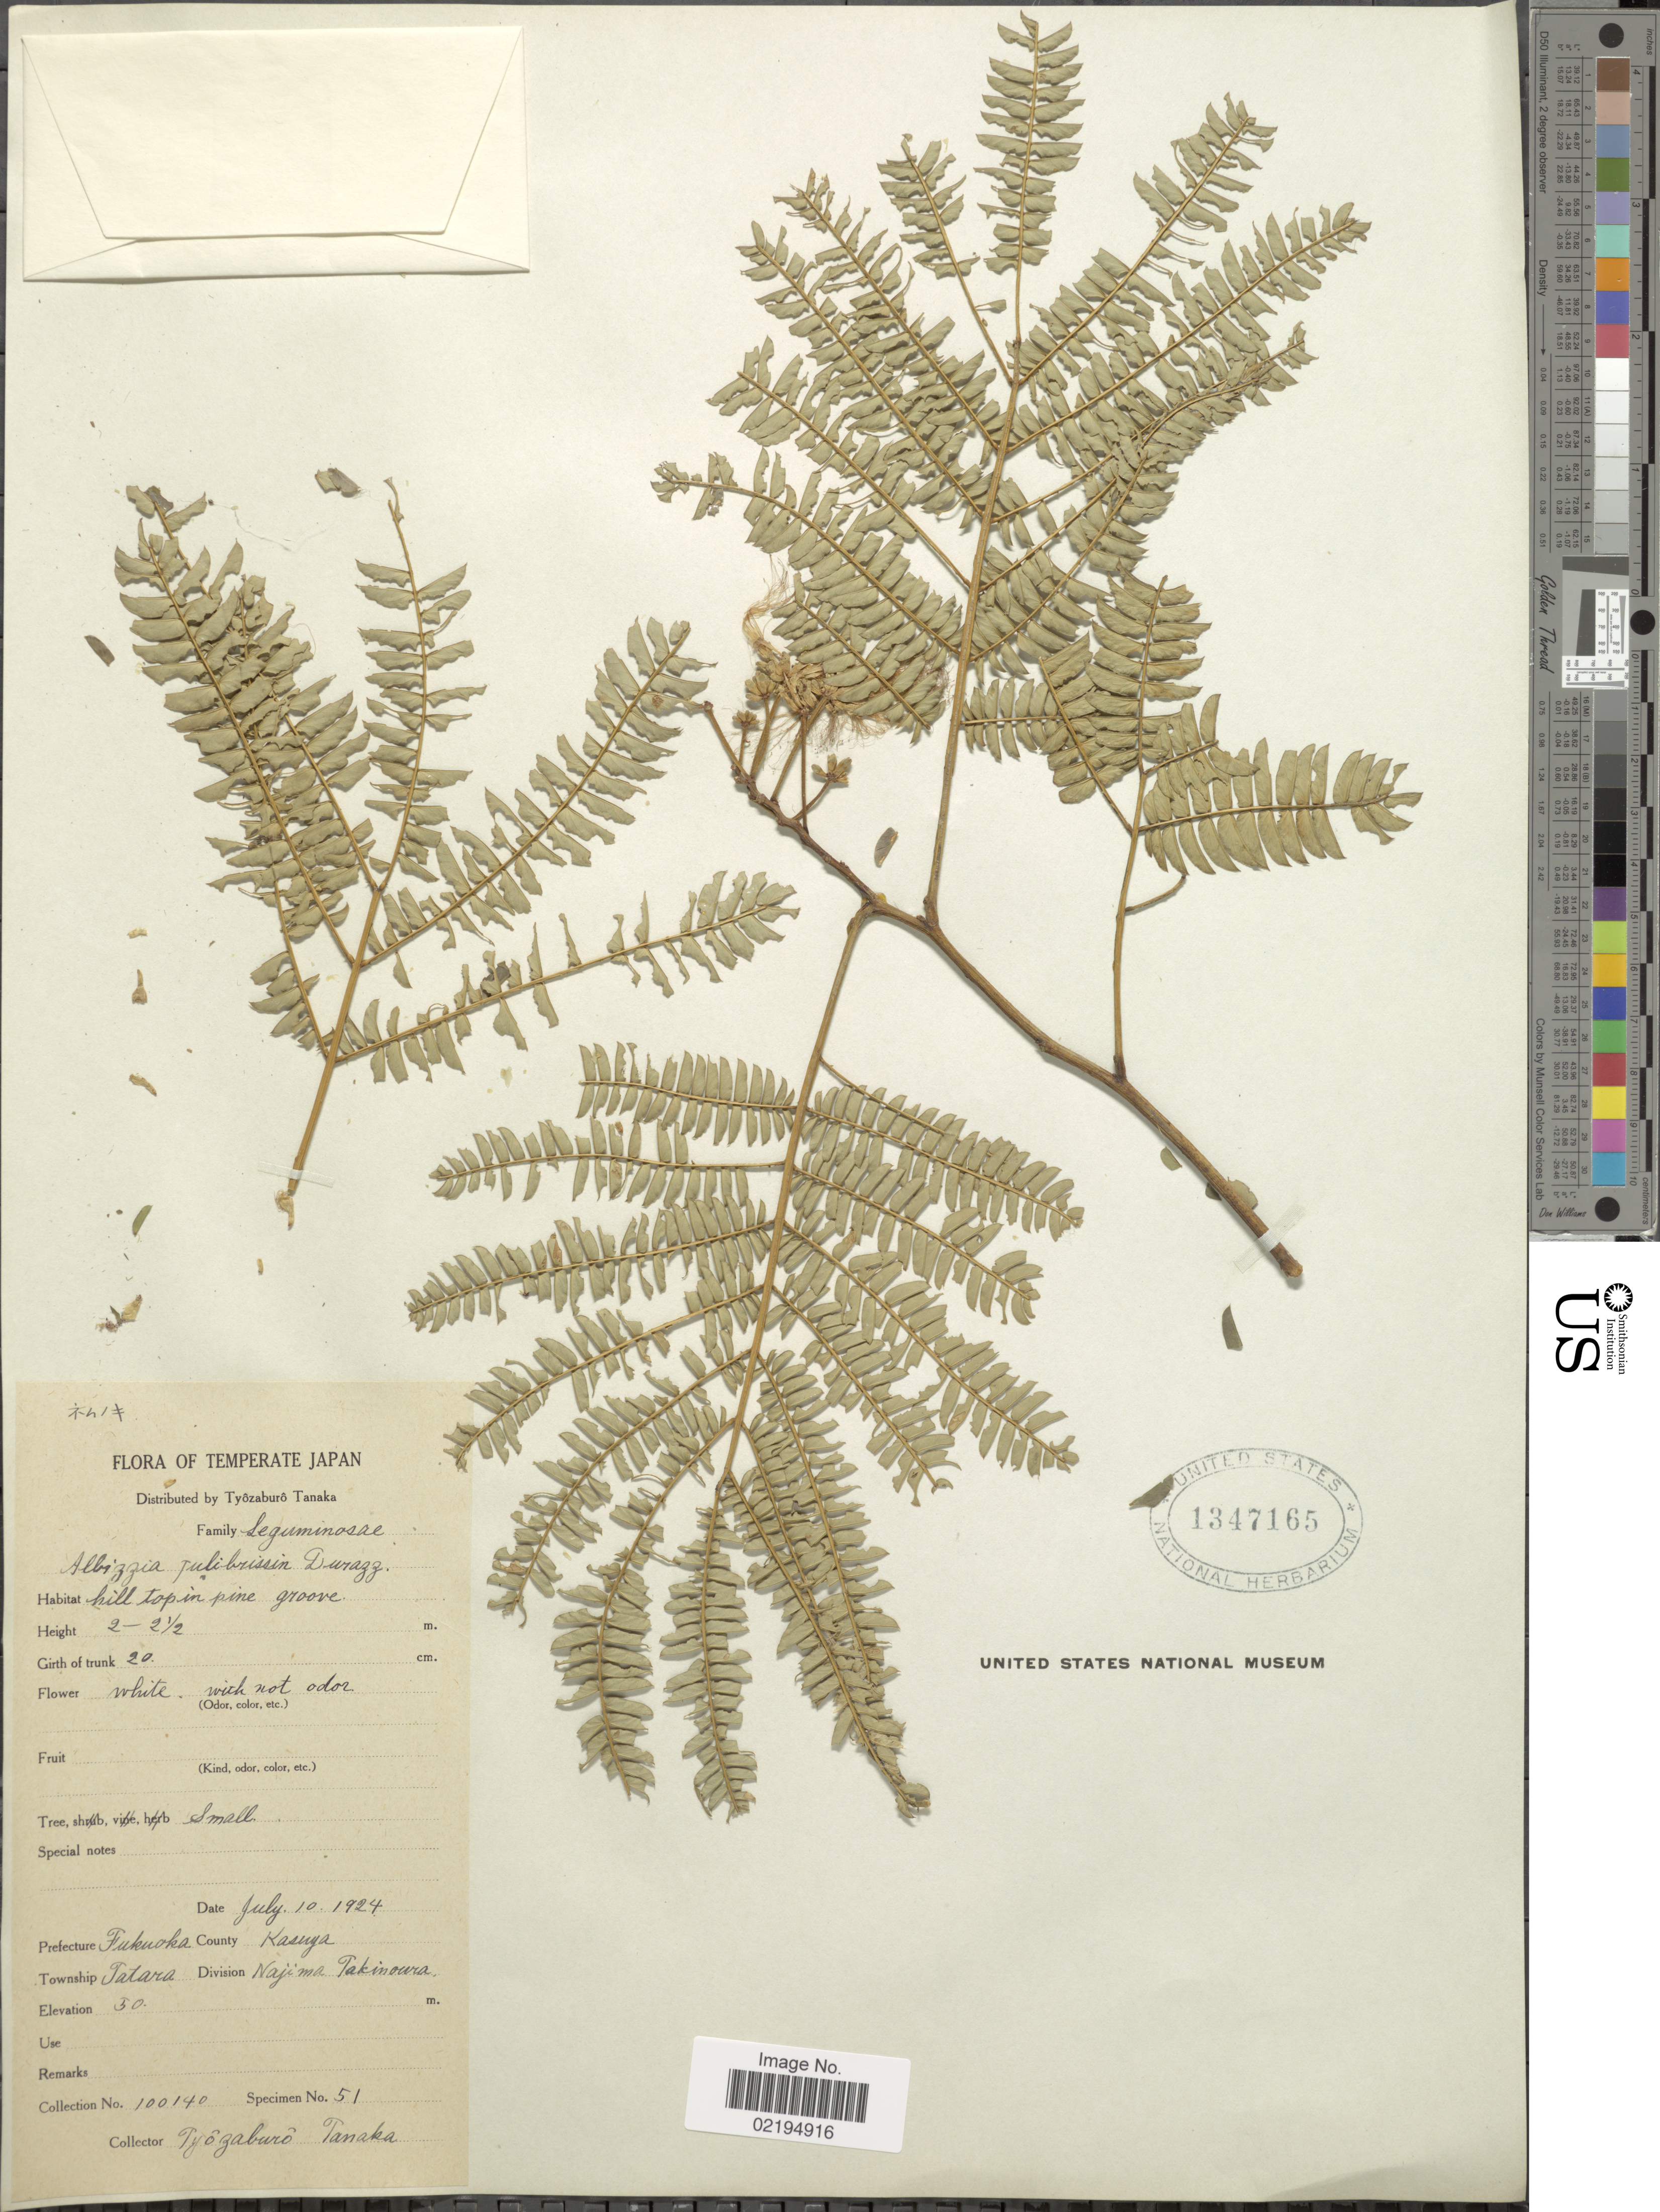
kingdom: Plantae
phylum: Tracheophyta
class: Magnoliopsida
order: Fabales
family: Fabaceae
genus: Albizia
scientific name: Albizia julibrissin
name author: Durazz.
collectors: T. Tanaka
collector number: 100140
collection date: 1924-07-10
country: Japan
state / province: Hukuoka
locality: Temperate Japan, Prefecture Fukuoka, County Kasuya, Township Tatara, Division Najima Takinoura.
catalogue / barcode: US 1347165